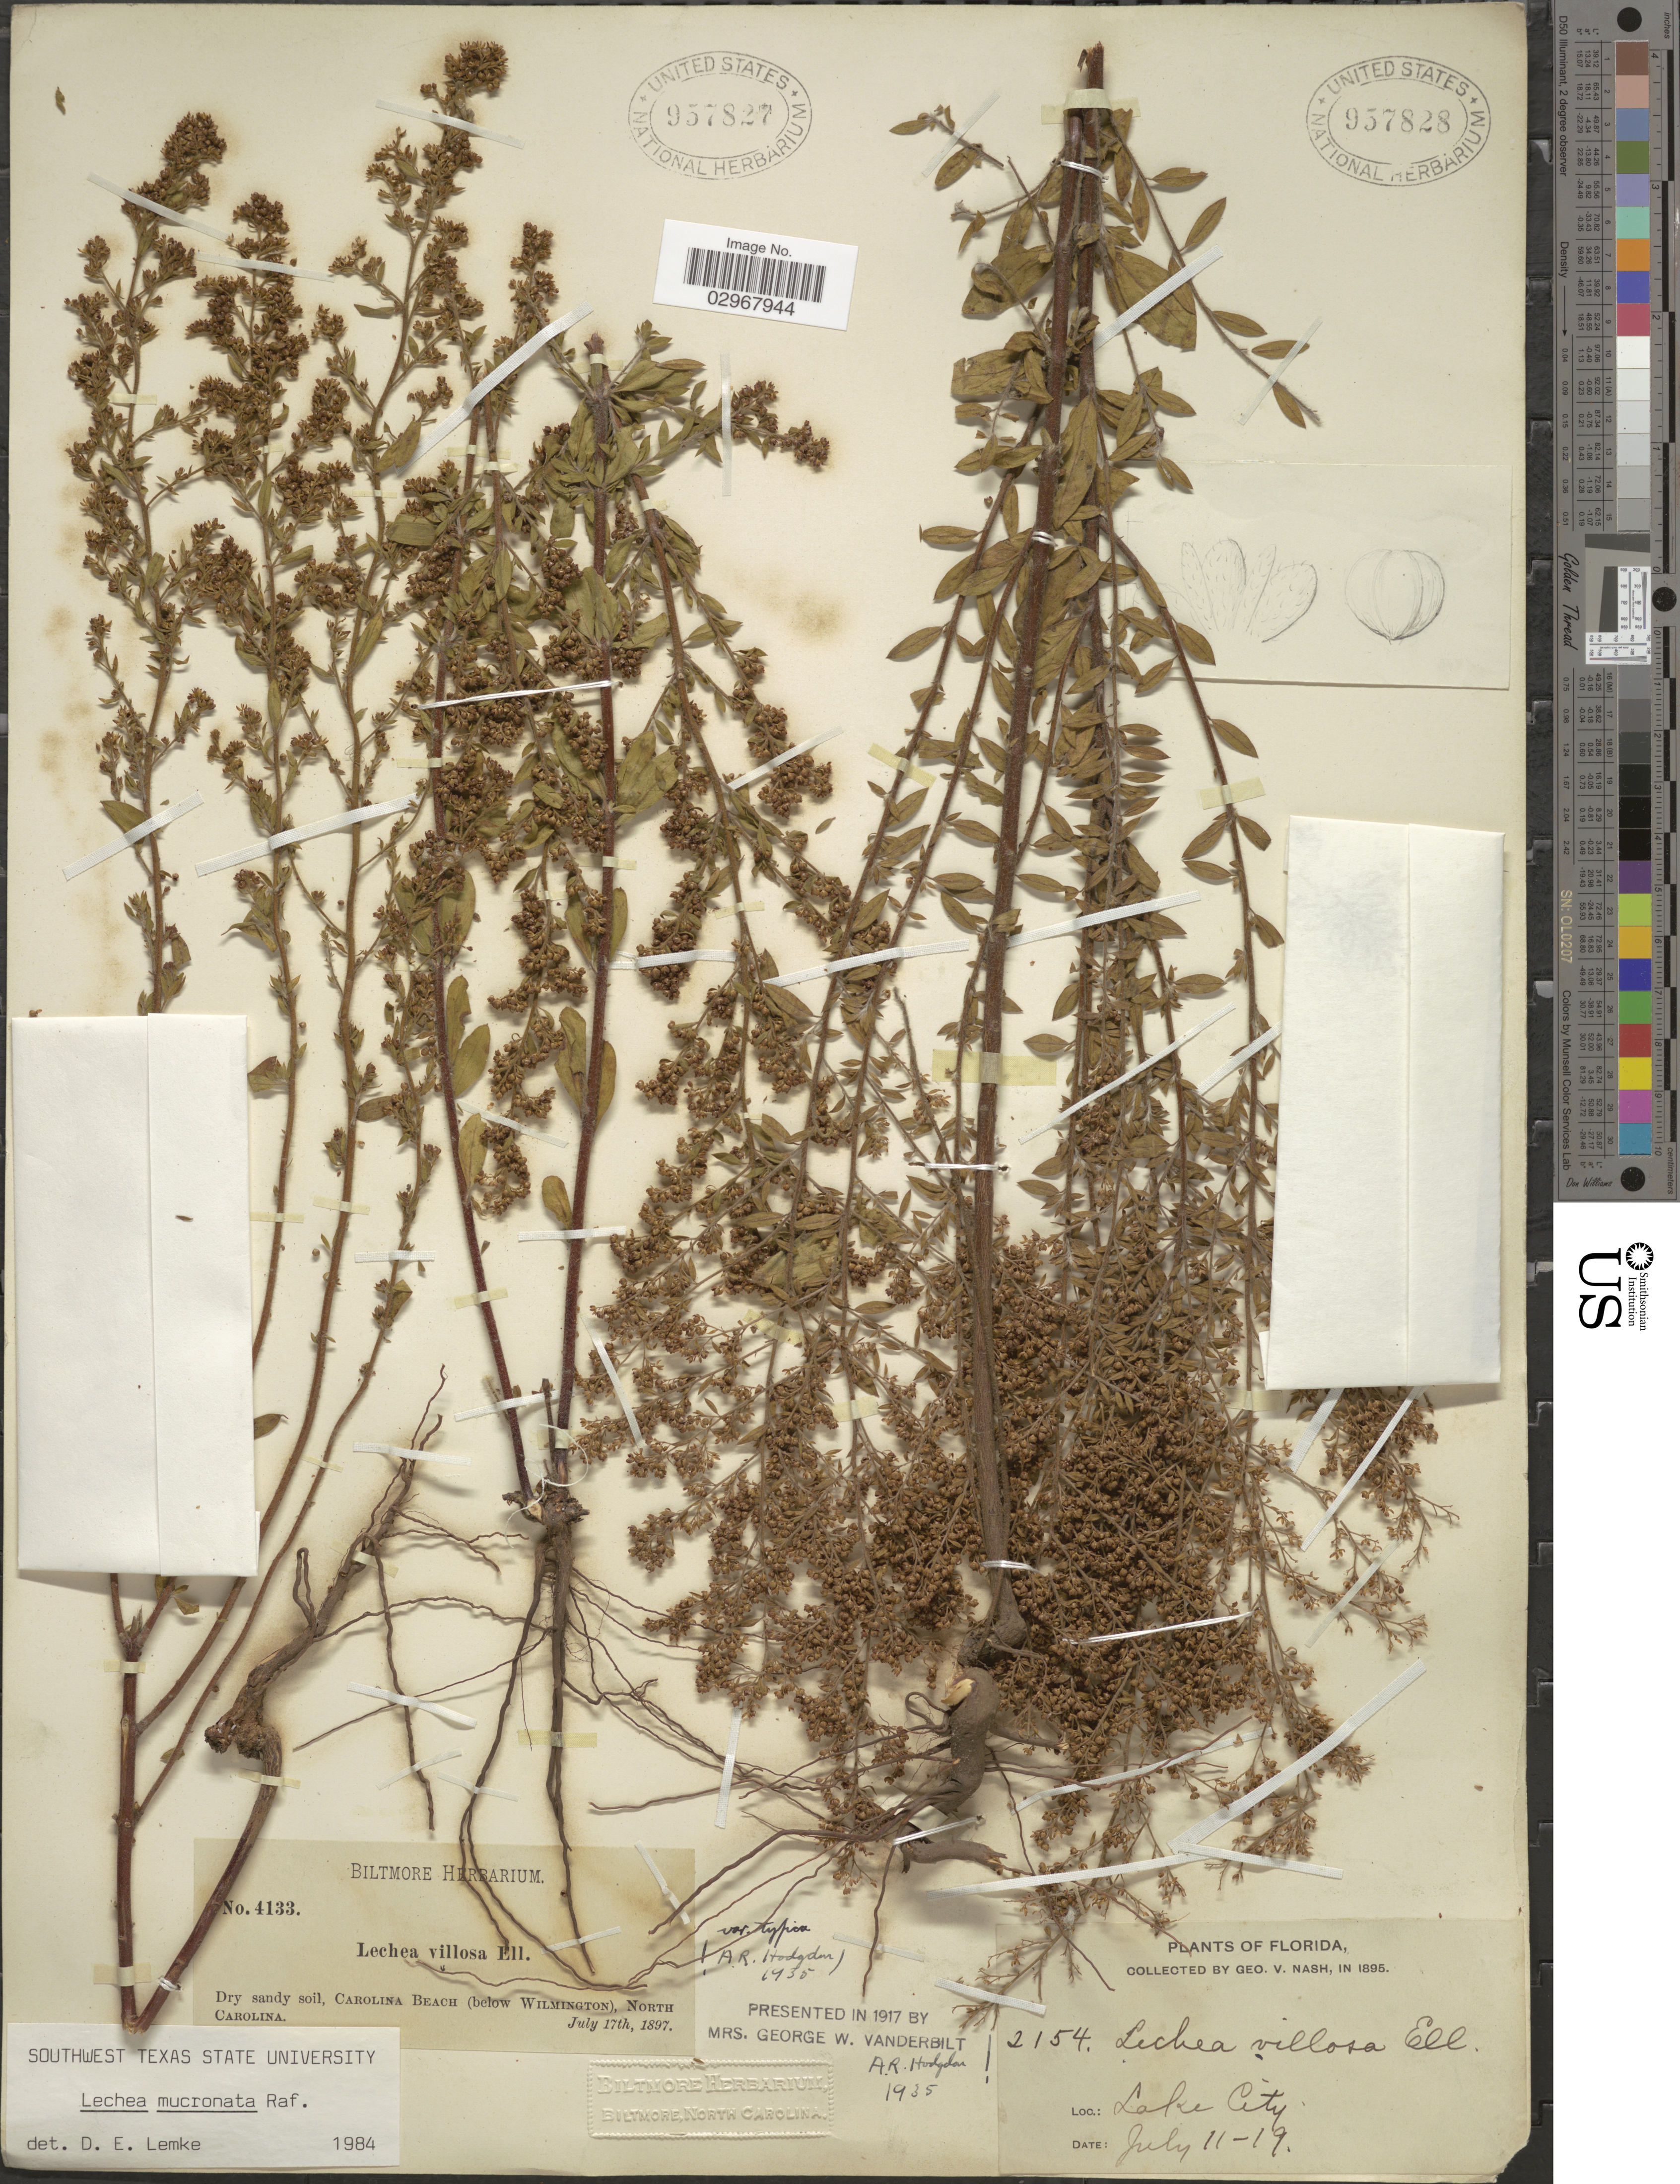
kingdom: Plantae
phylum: Tracheophyta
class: Magnoliopsida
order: Malvales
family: Cistaceae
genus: Lechea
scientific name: Lechea mucronata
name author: Raf.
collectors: ex herb. Biltmore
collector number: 4133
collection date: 1897-07-17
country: United States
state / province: North Carolina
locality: Dry, sandy soil, Carolina Beach (below Wilmington).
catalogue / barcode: US 957827